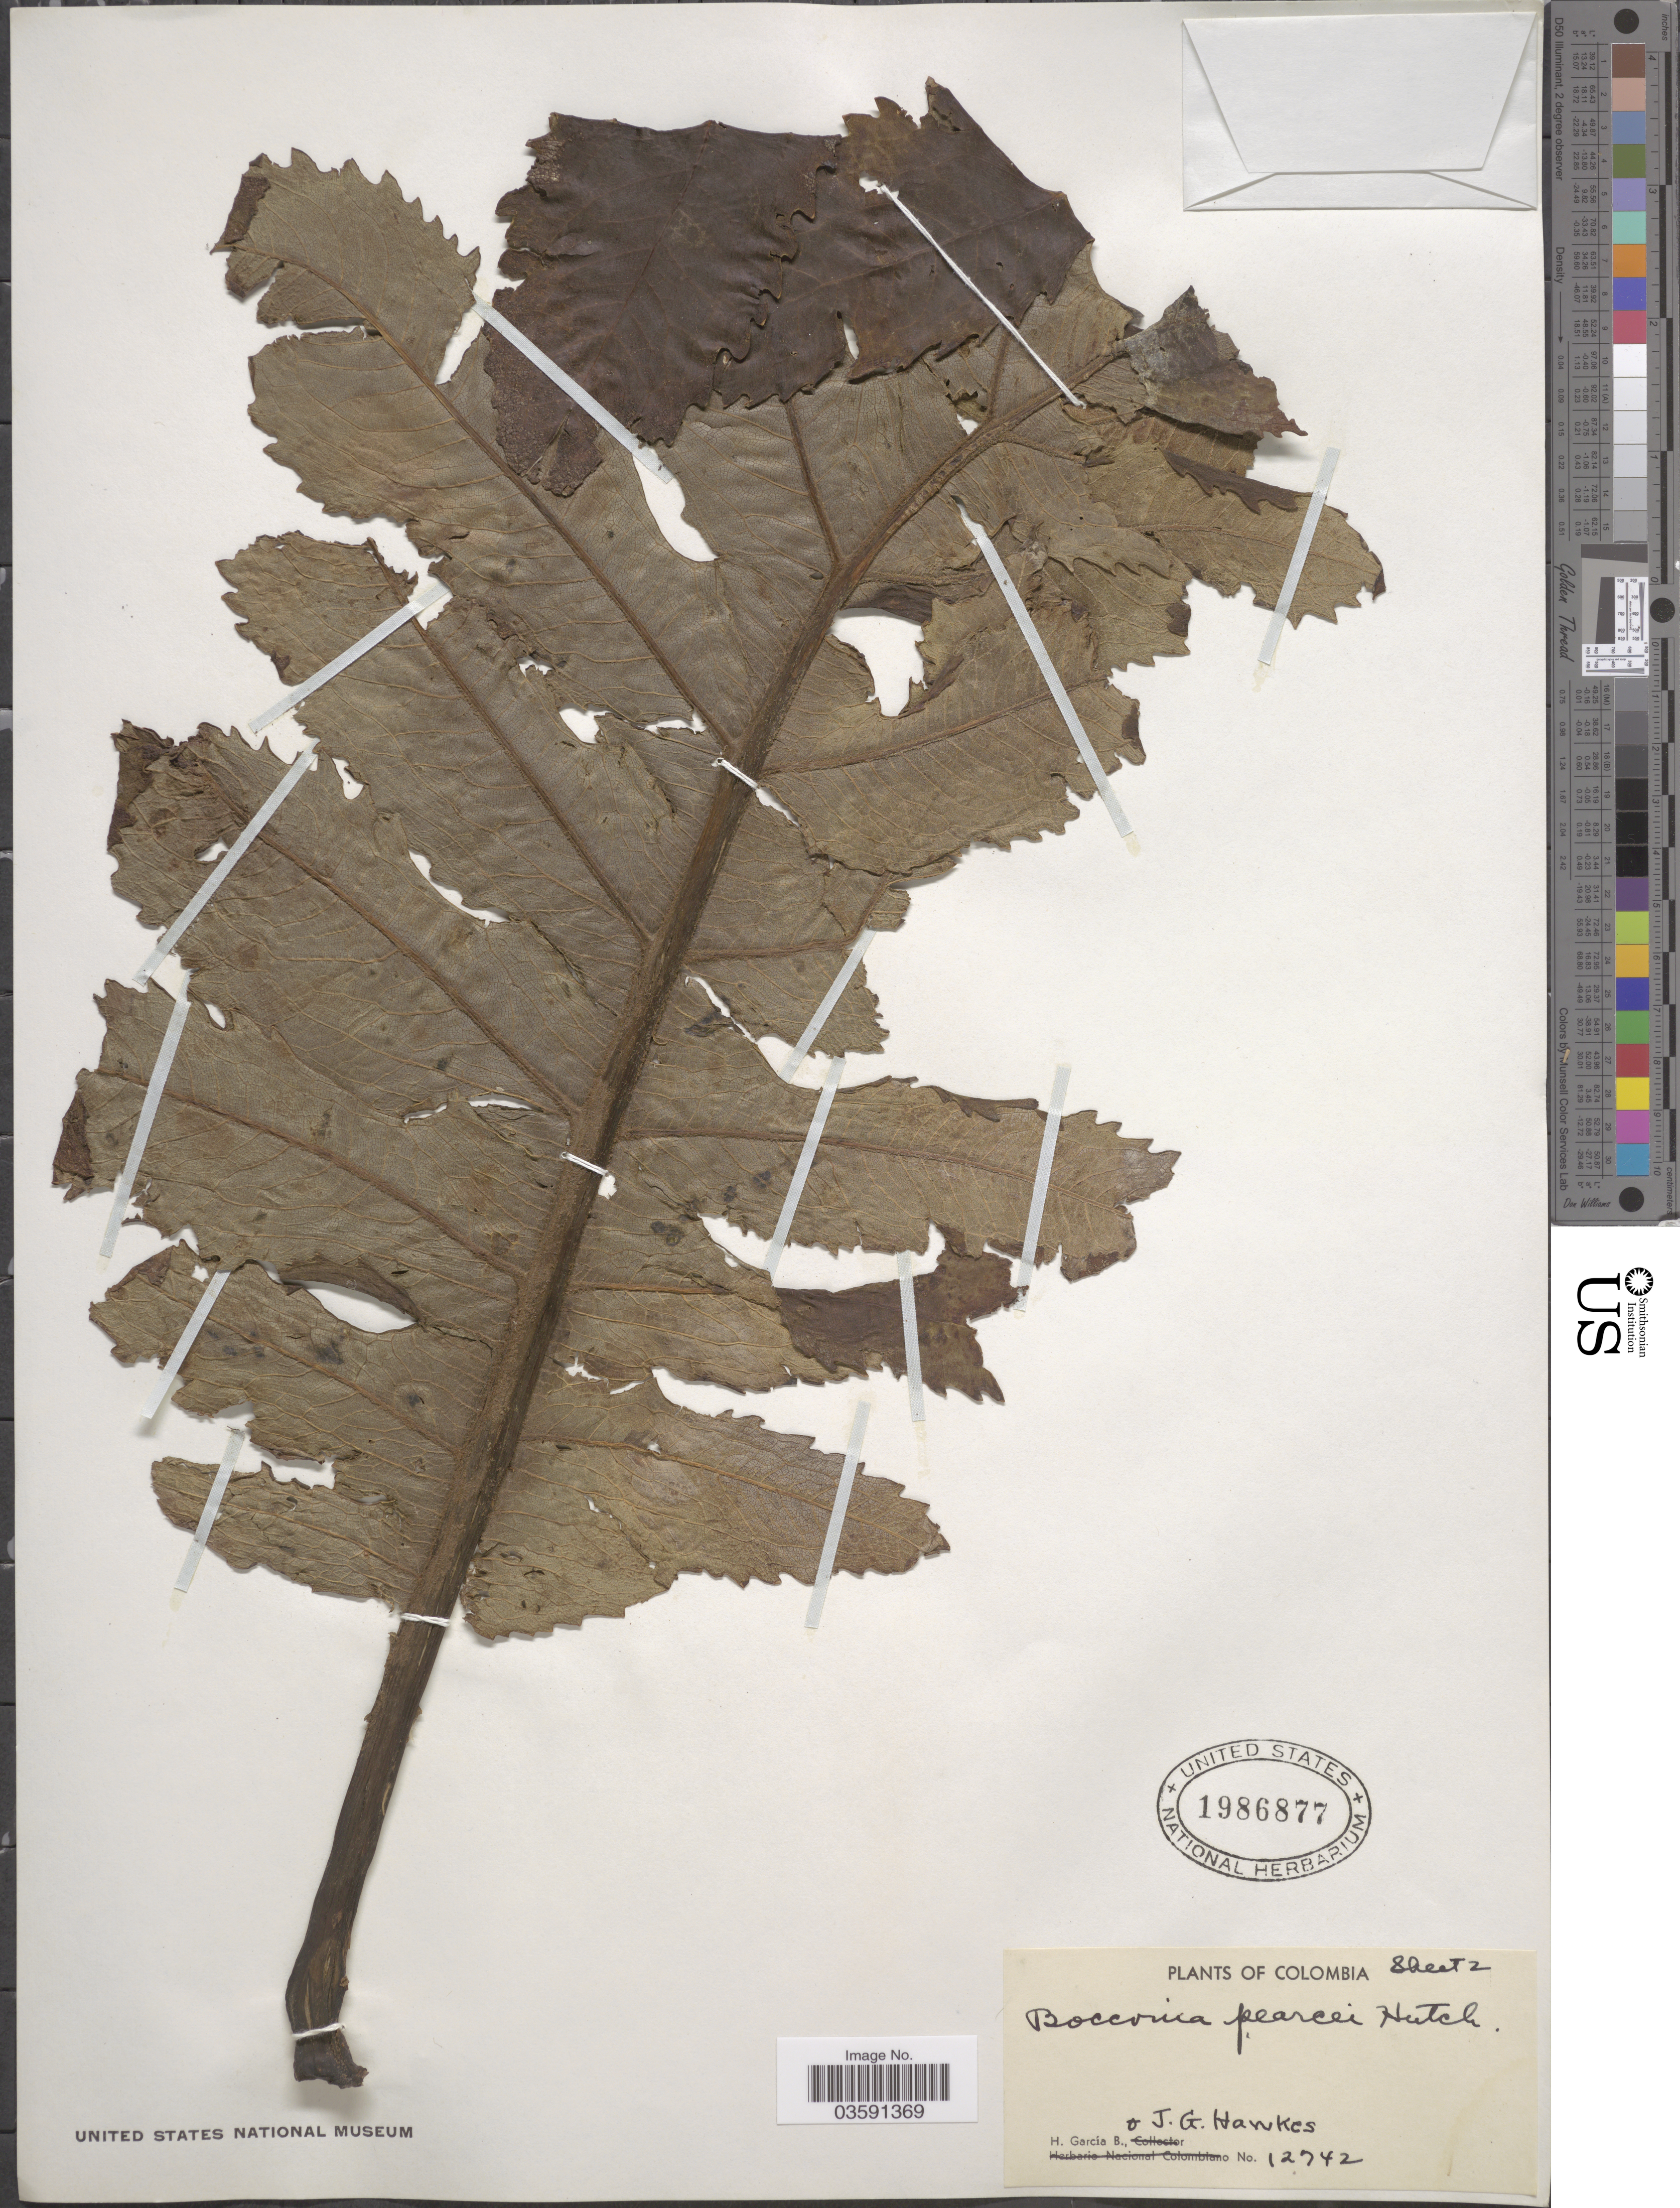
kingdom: Plantae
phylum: Tracheophyta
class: Magnoliopsida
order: Ranunculales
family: Papaveraceae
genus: Bocconia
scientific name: Bocconia integrifolia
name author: Bonpl.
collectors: H. García B. & J. Hawkes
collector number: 12742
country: Colombia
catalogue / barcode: US 1986877